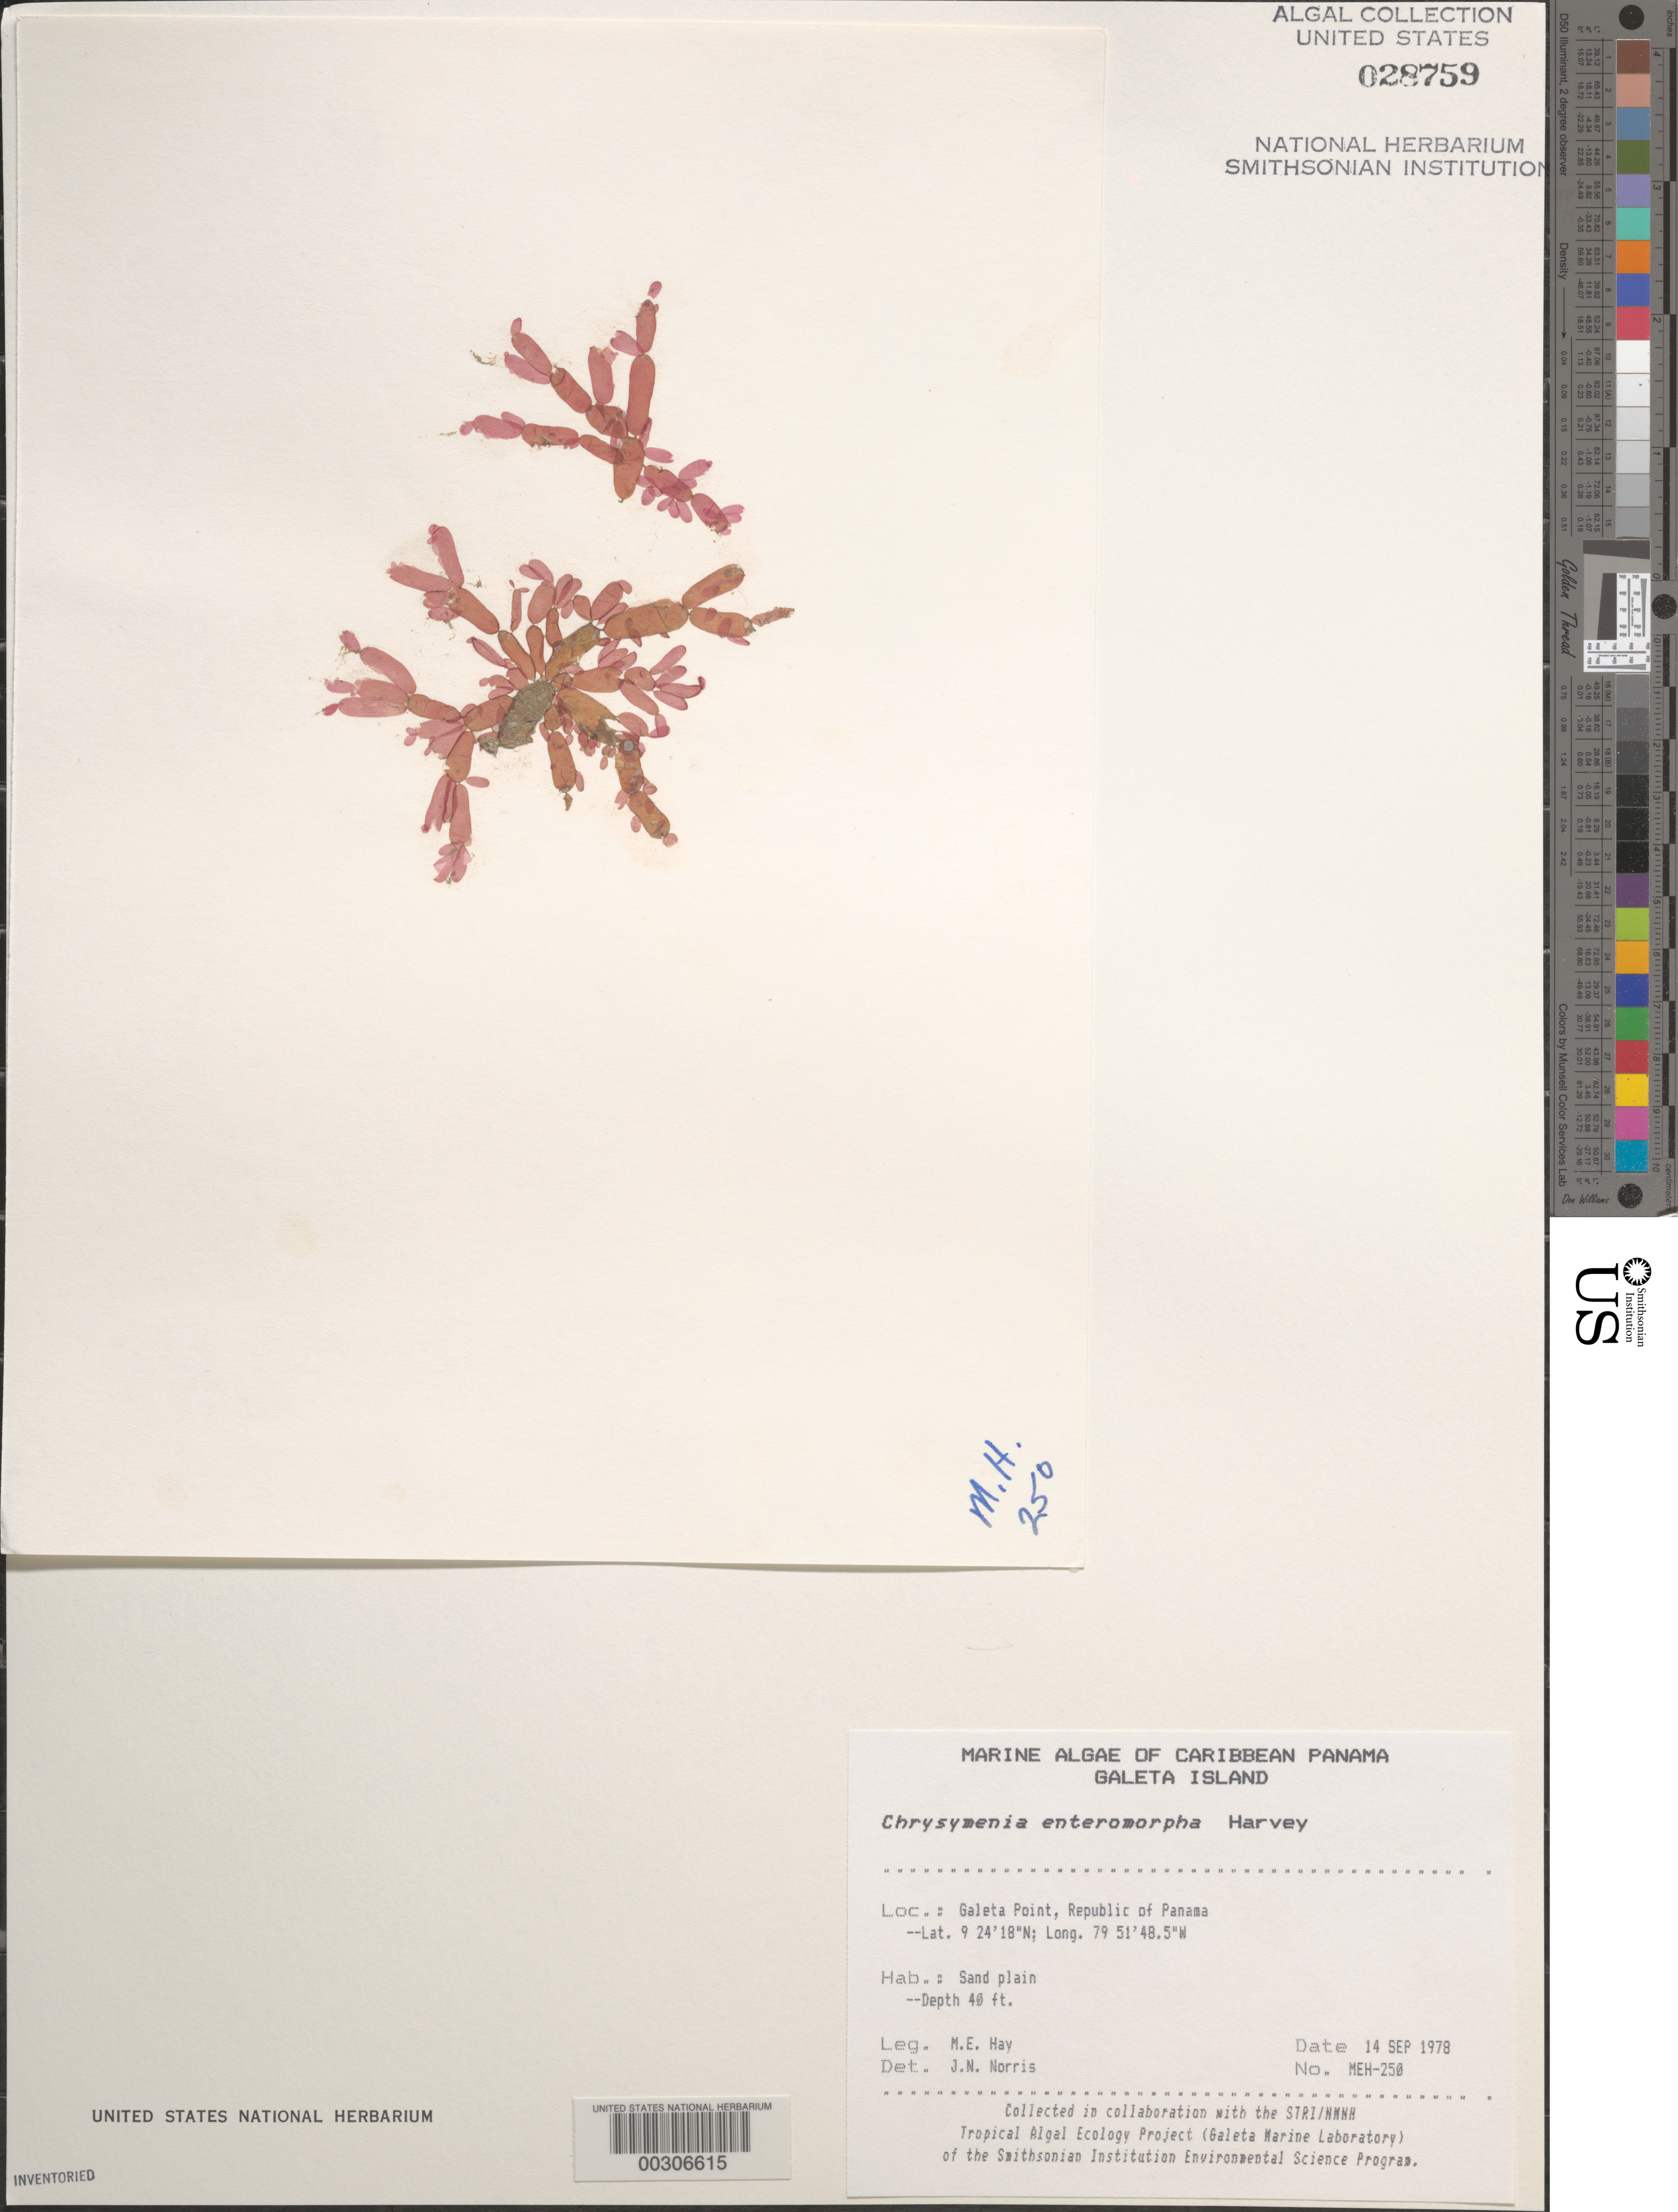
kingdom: Plantae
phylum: Rhodophyta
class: Florideophyceae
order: Rhodymeniales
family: Rhodymeniaceae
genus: Botryocladia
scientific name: Botryocladia enteromorpha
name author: (Harv.) W.E. Schmidt et al. in W.E. Schmidt et al.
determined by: Algae name updating Project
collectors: M. E. Hay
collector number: MEH-250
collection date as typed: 14 Sep 1978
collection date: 1978-09-14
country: Panama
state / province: Colón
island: Galeta Island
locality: Galeta Point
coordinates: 9 24' 18" N, 79 51' 48.5" W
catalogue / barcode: US 28759